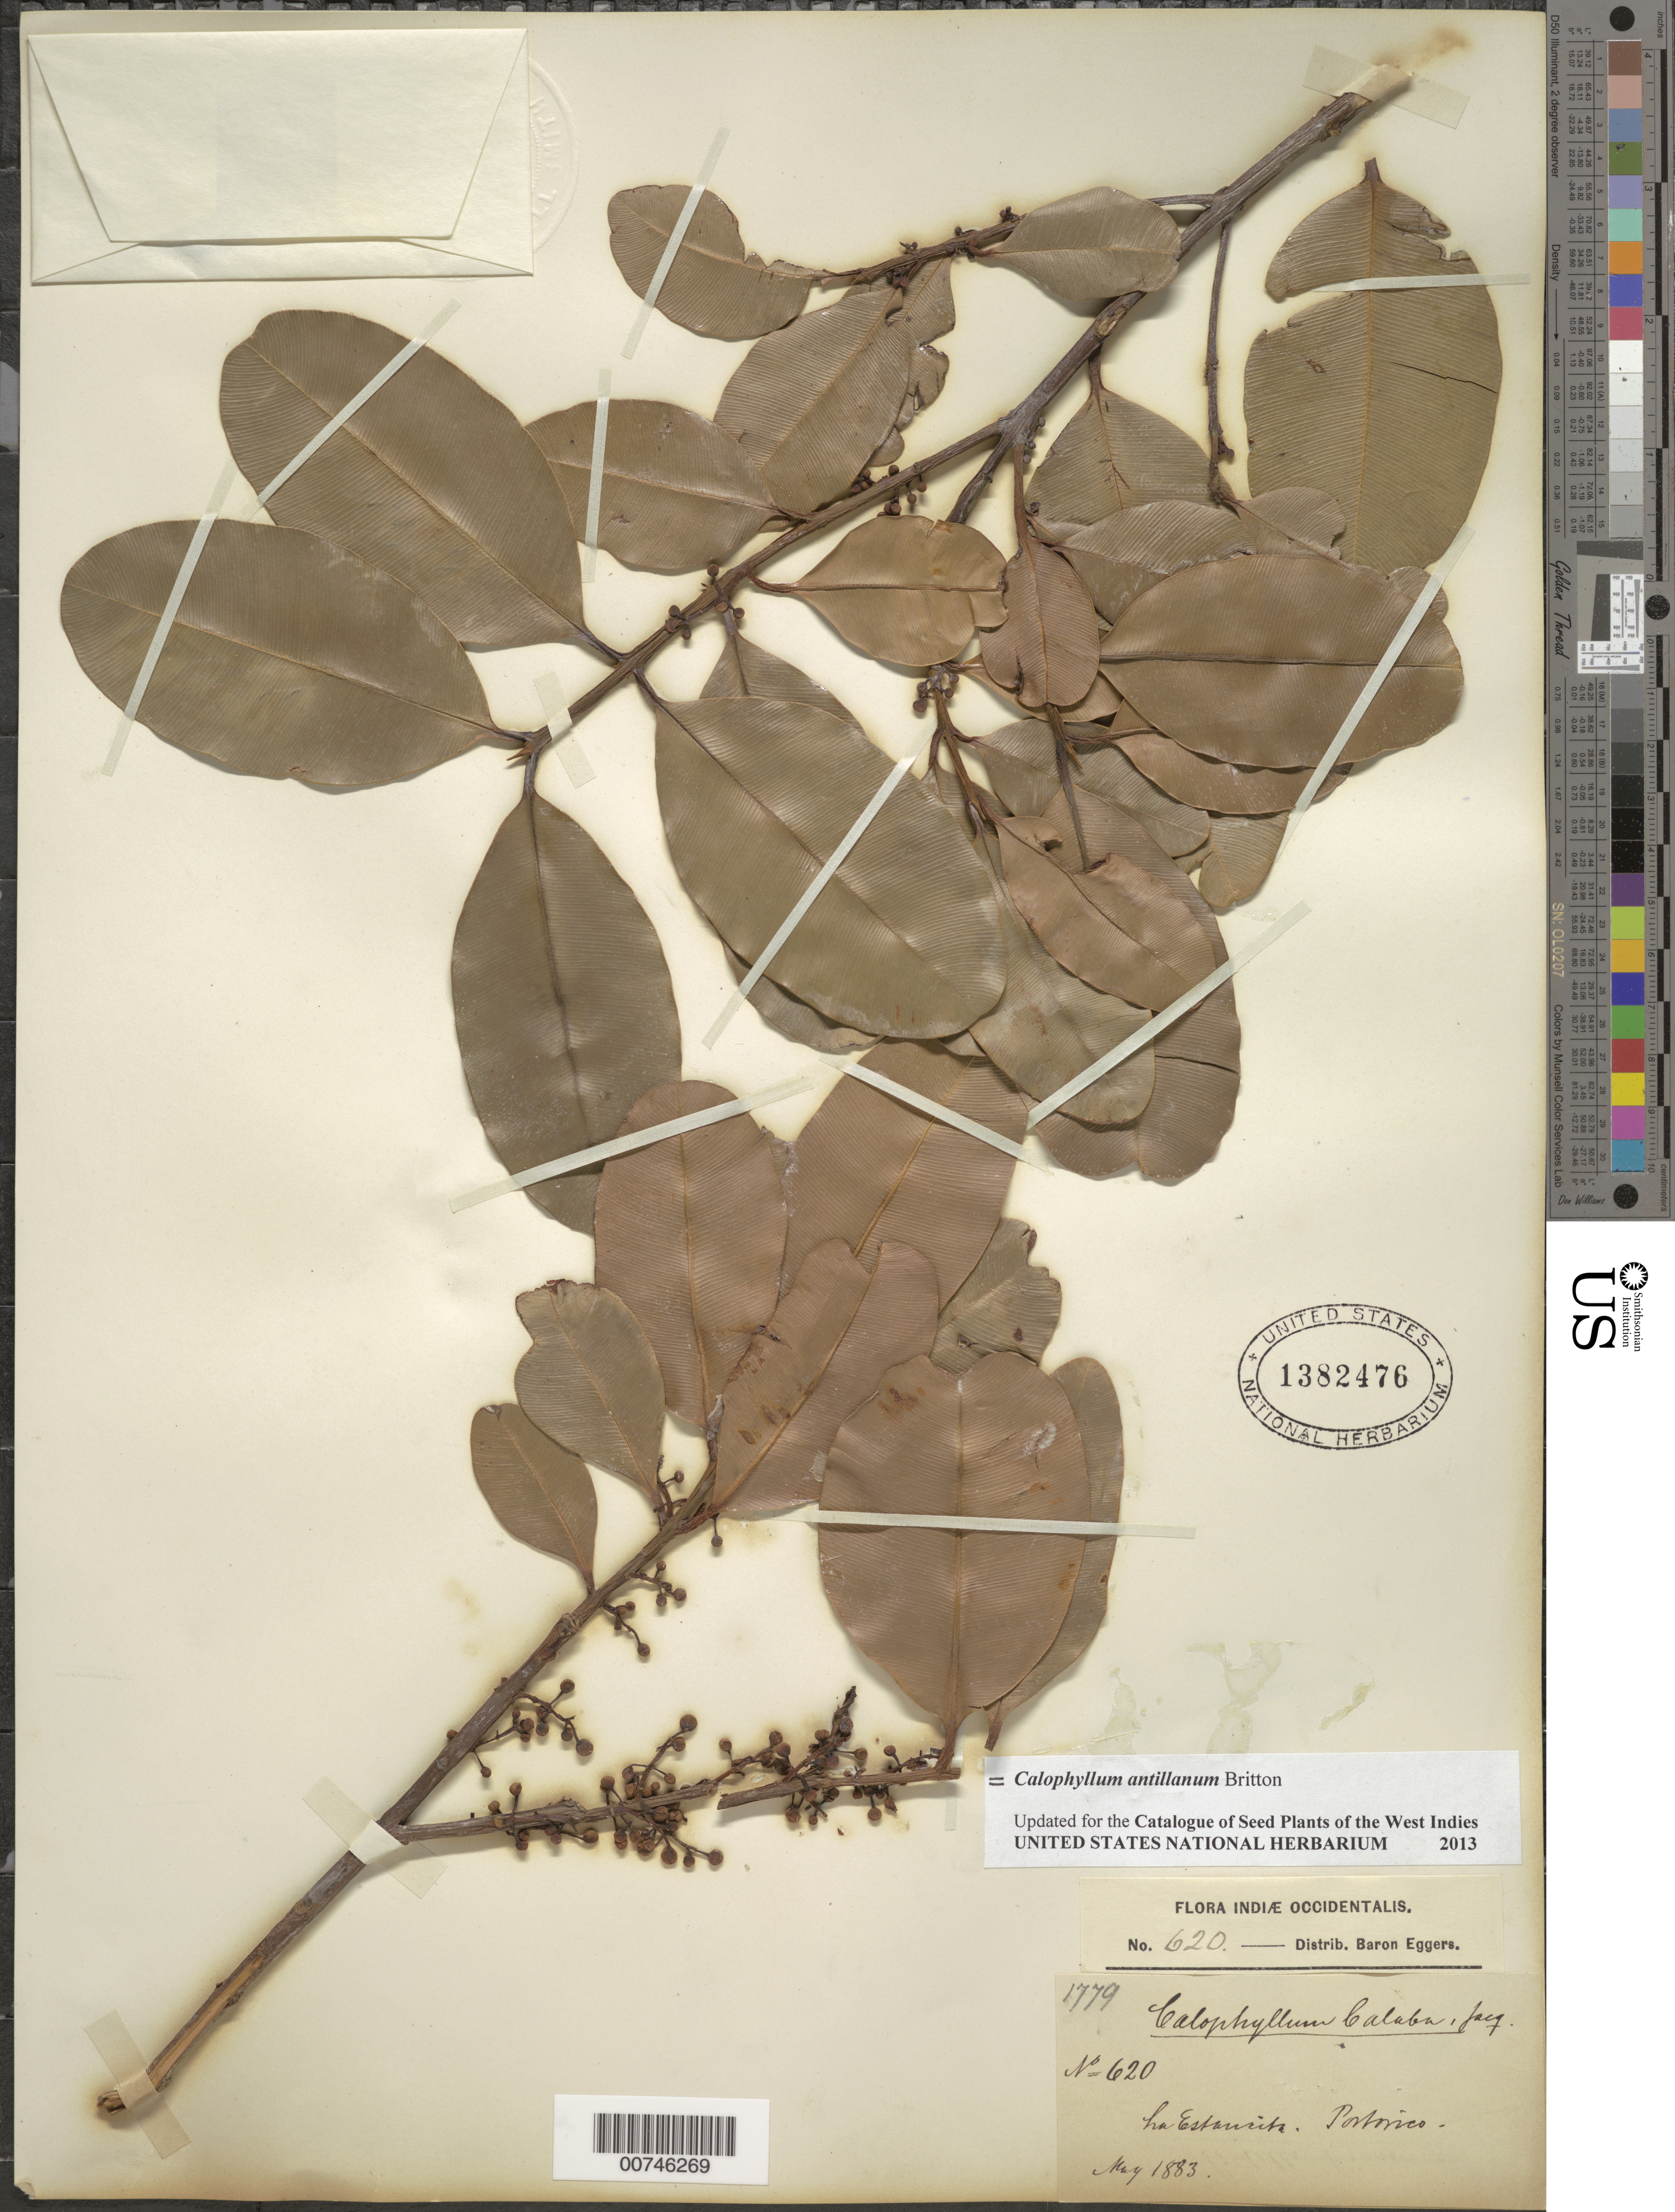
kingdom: Plantae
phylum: Tracheophyta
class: Magnoliopsida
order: Malpighiales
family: Calophyllaceae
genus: Calophyllum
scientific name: Calophyllum antillanum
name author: Britton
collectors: H. F. A. von Eggers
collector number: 620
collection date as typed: May 1883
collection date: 1883-05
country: Puerto Rico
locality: La Estancita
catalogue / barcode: US 1382476